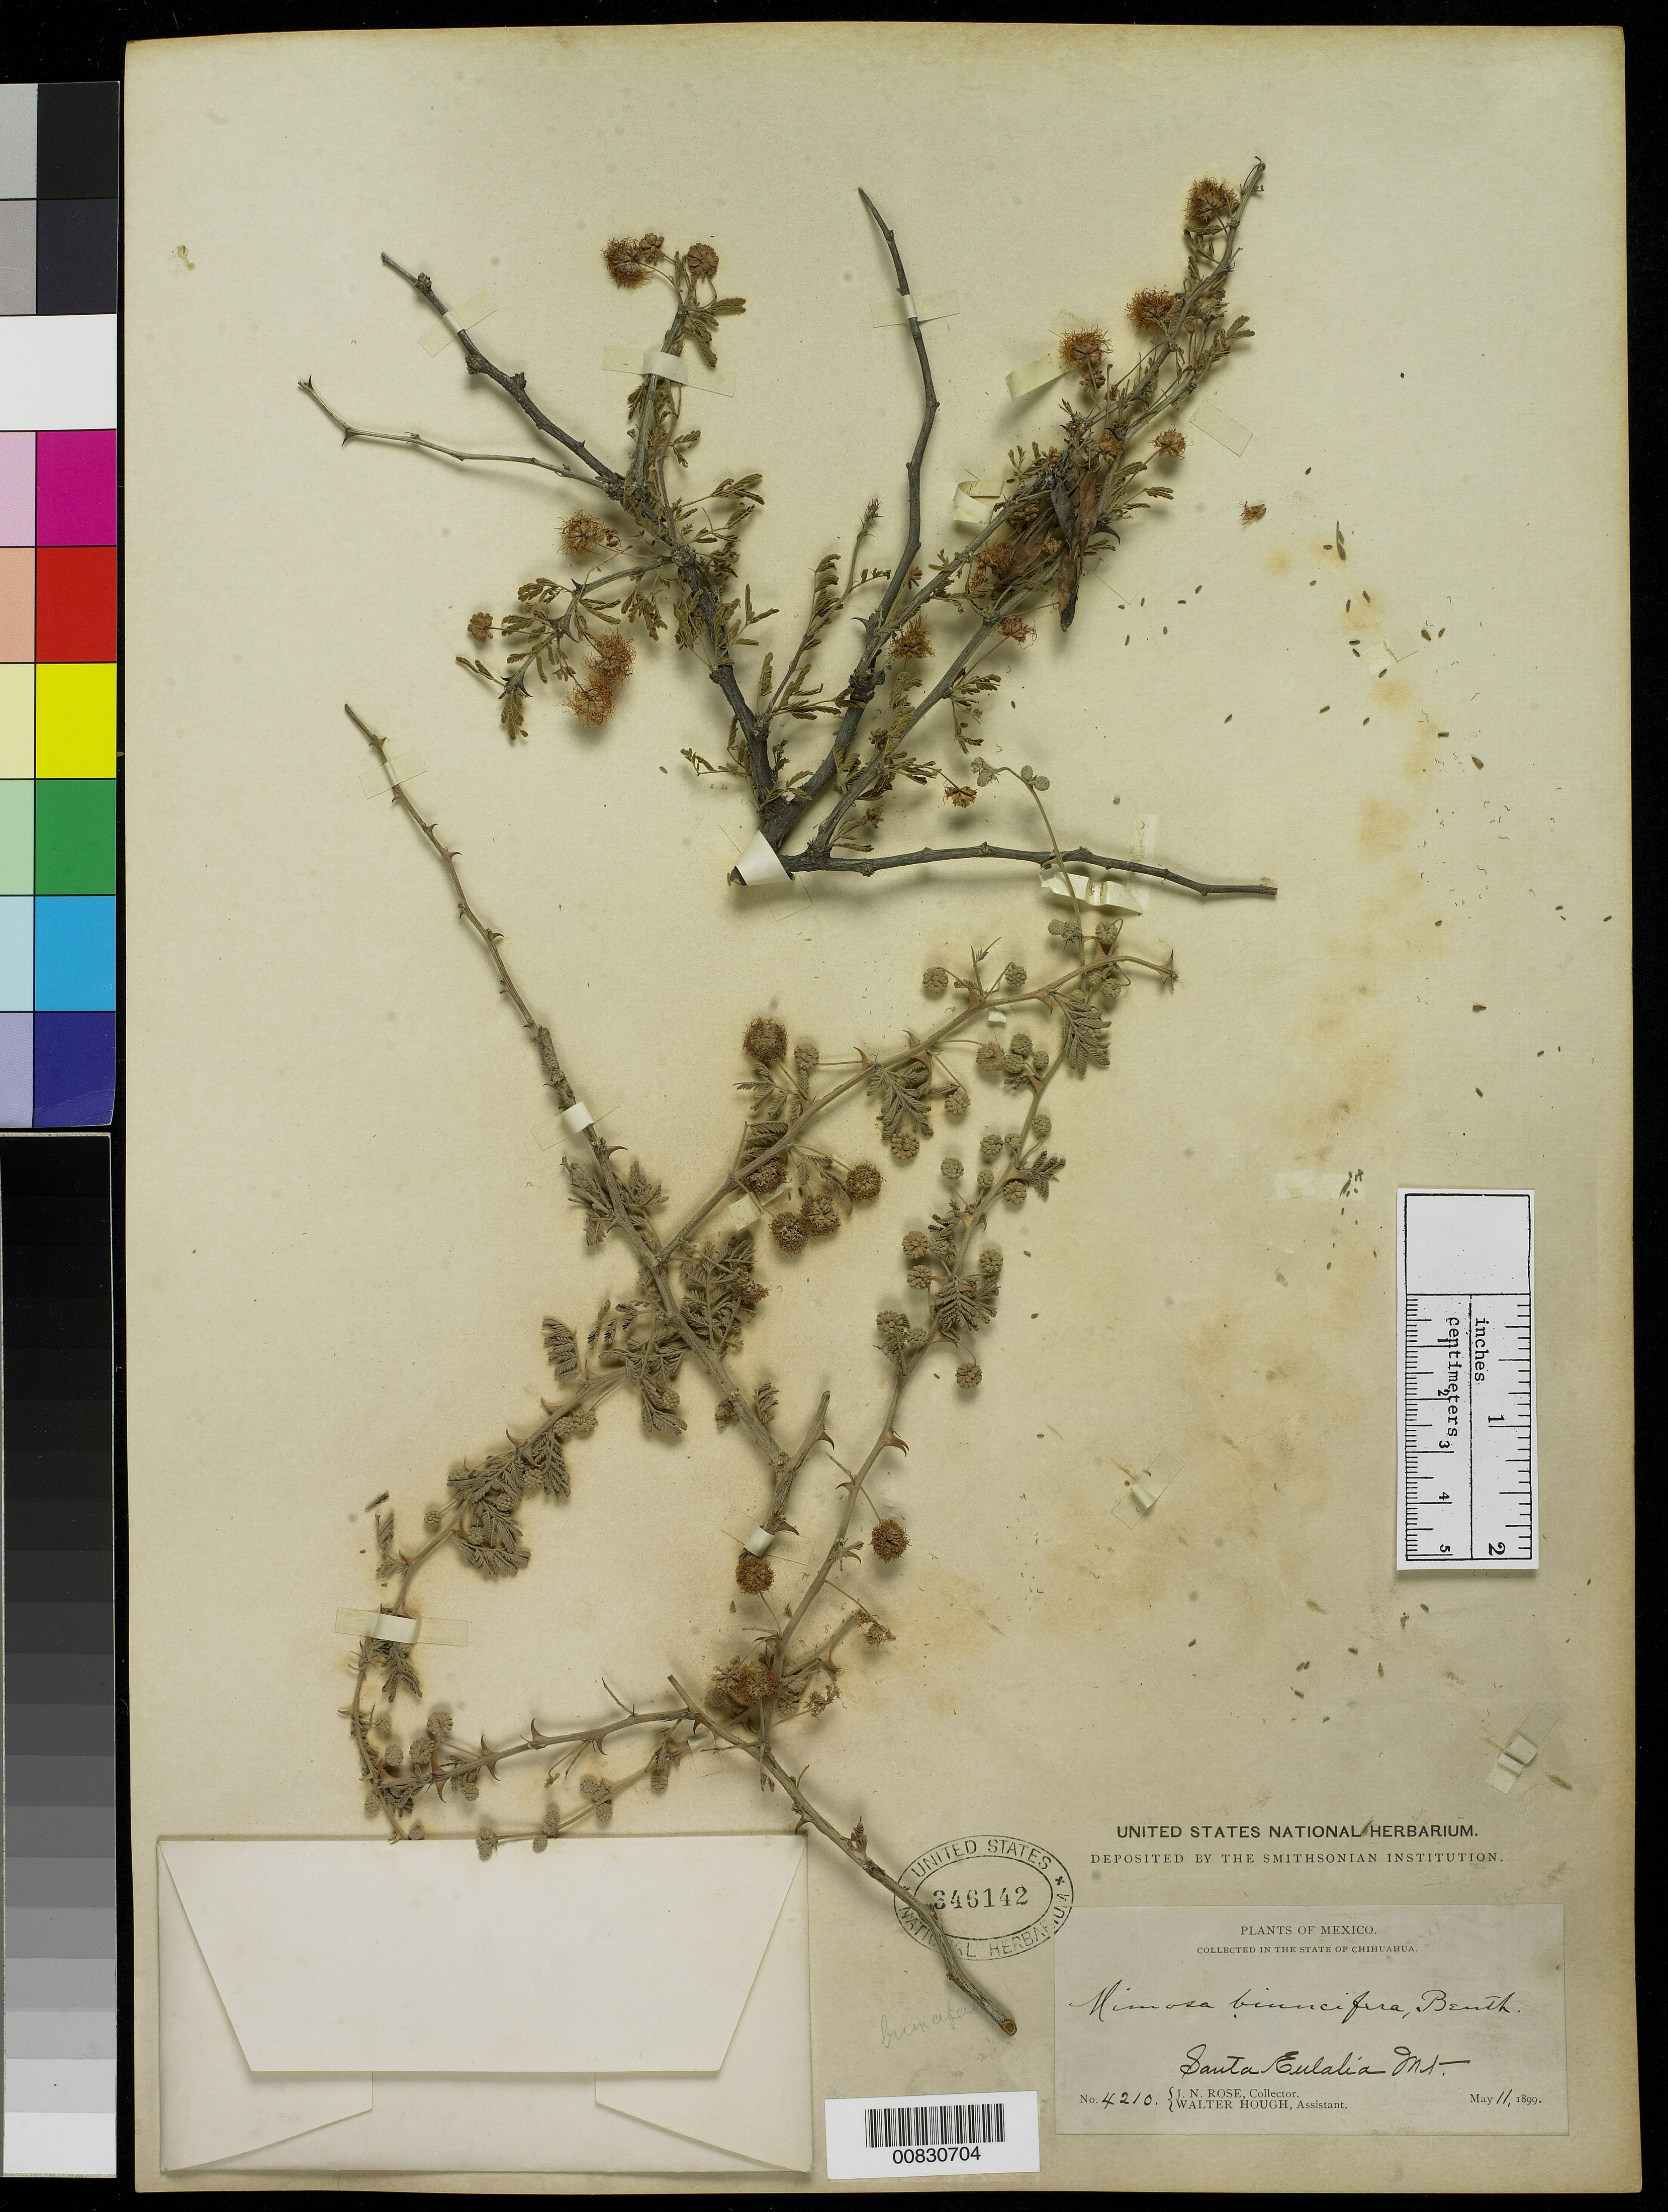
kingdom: Plantae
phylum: Tracheophyta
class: Magnoliopsida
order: Fabales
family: Fabaceae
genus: Mimosa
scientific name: Mimosa biuncifera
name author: Benth.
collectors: J. N. Rose & W. Hough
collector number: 4210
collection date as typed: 11 May 1899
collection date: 1899-05-11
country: Mexico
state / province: Chihuahua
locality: Santa Eulalia Mountains, Chihuahua.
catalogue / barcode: US 346142